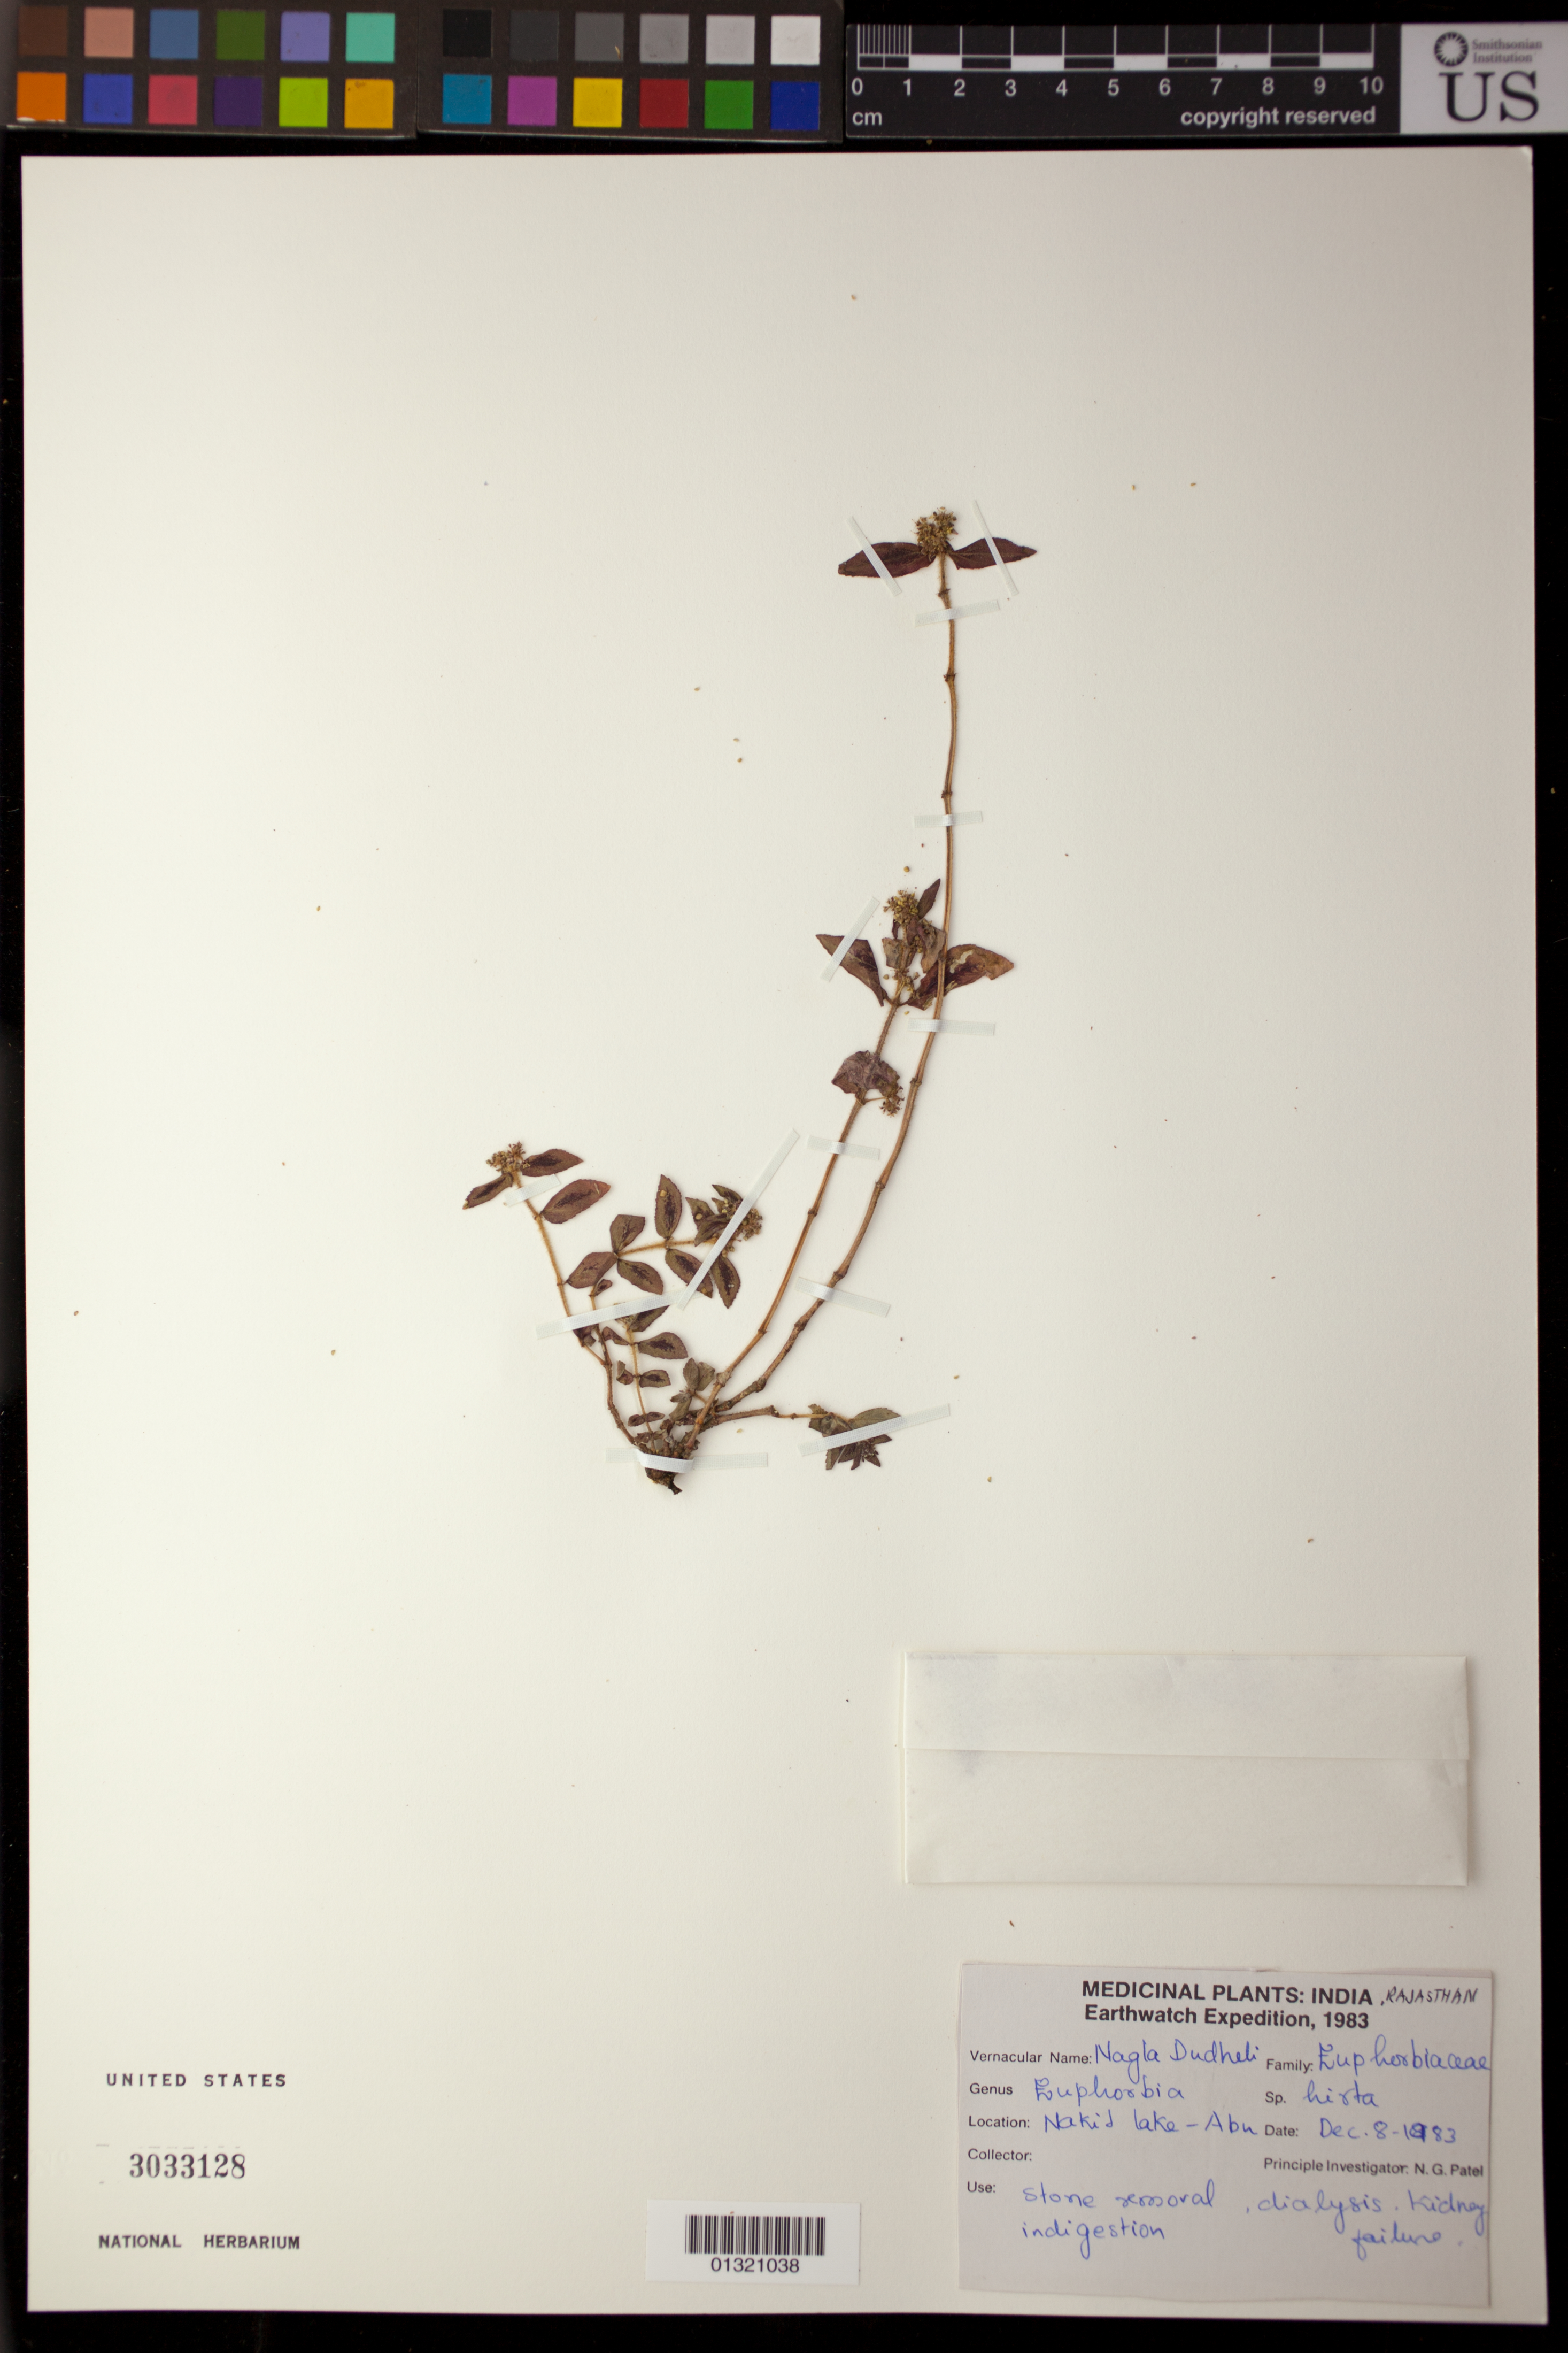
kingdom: Plantae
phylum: Tracheophyta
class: Magnoliopsida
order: Malpighiales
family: Euphorbiaceae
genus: Euphorbia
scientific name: Euphorbia hirta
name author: L.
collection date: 1983-12-08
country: India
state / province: Rajasthan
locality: Nakid lake - Abu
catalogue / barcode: US 3033128